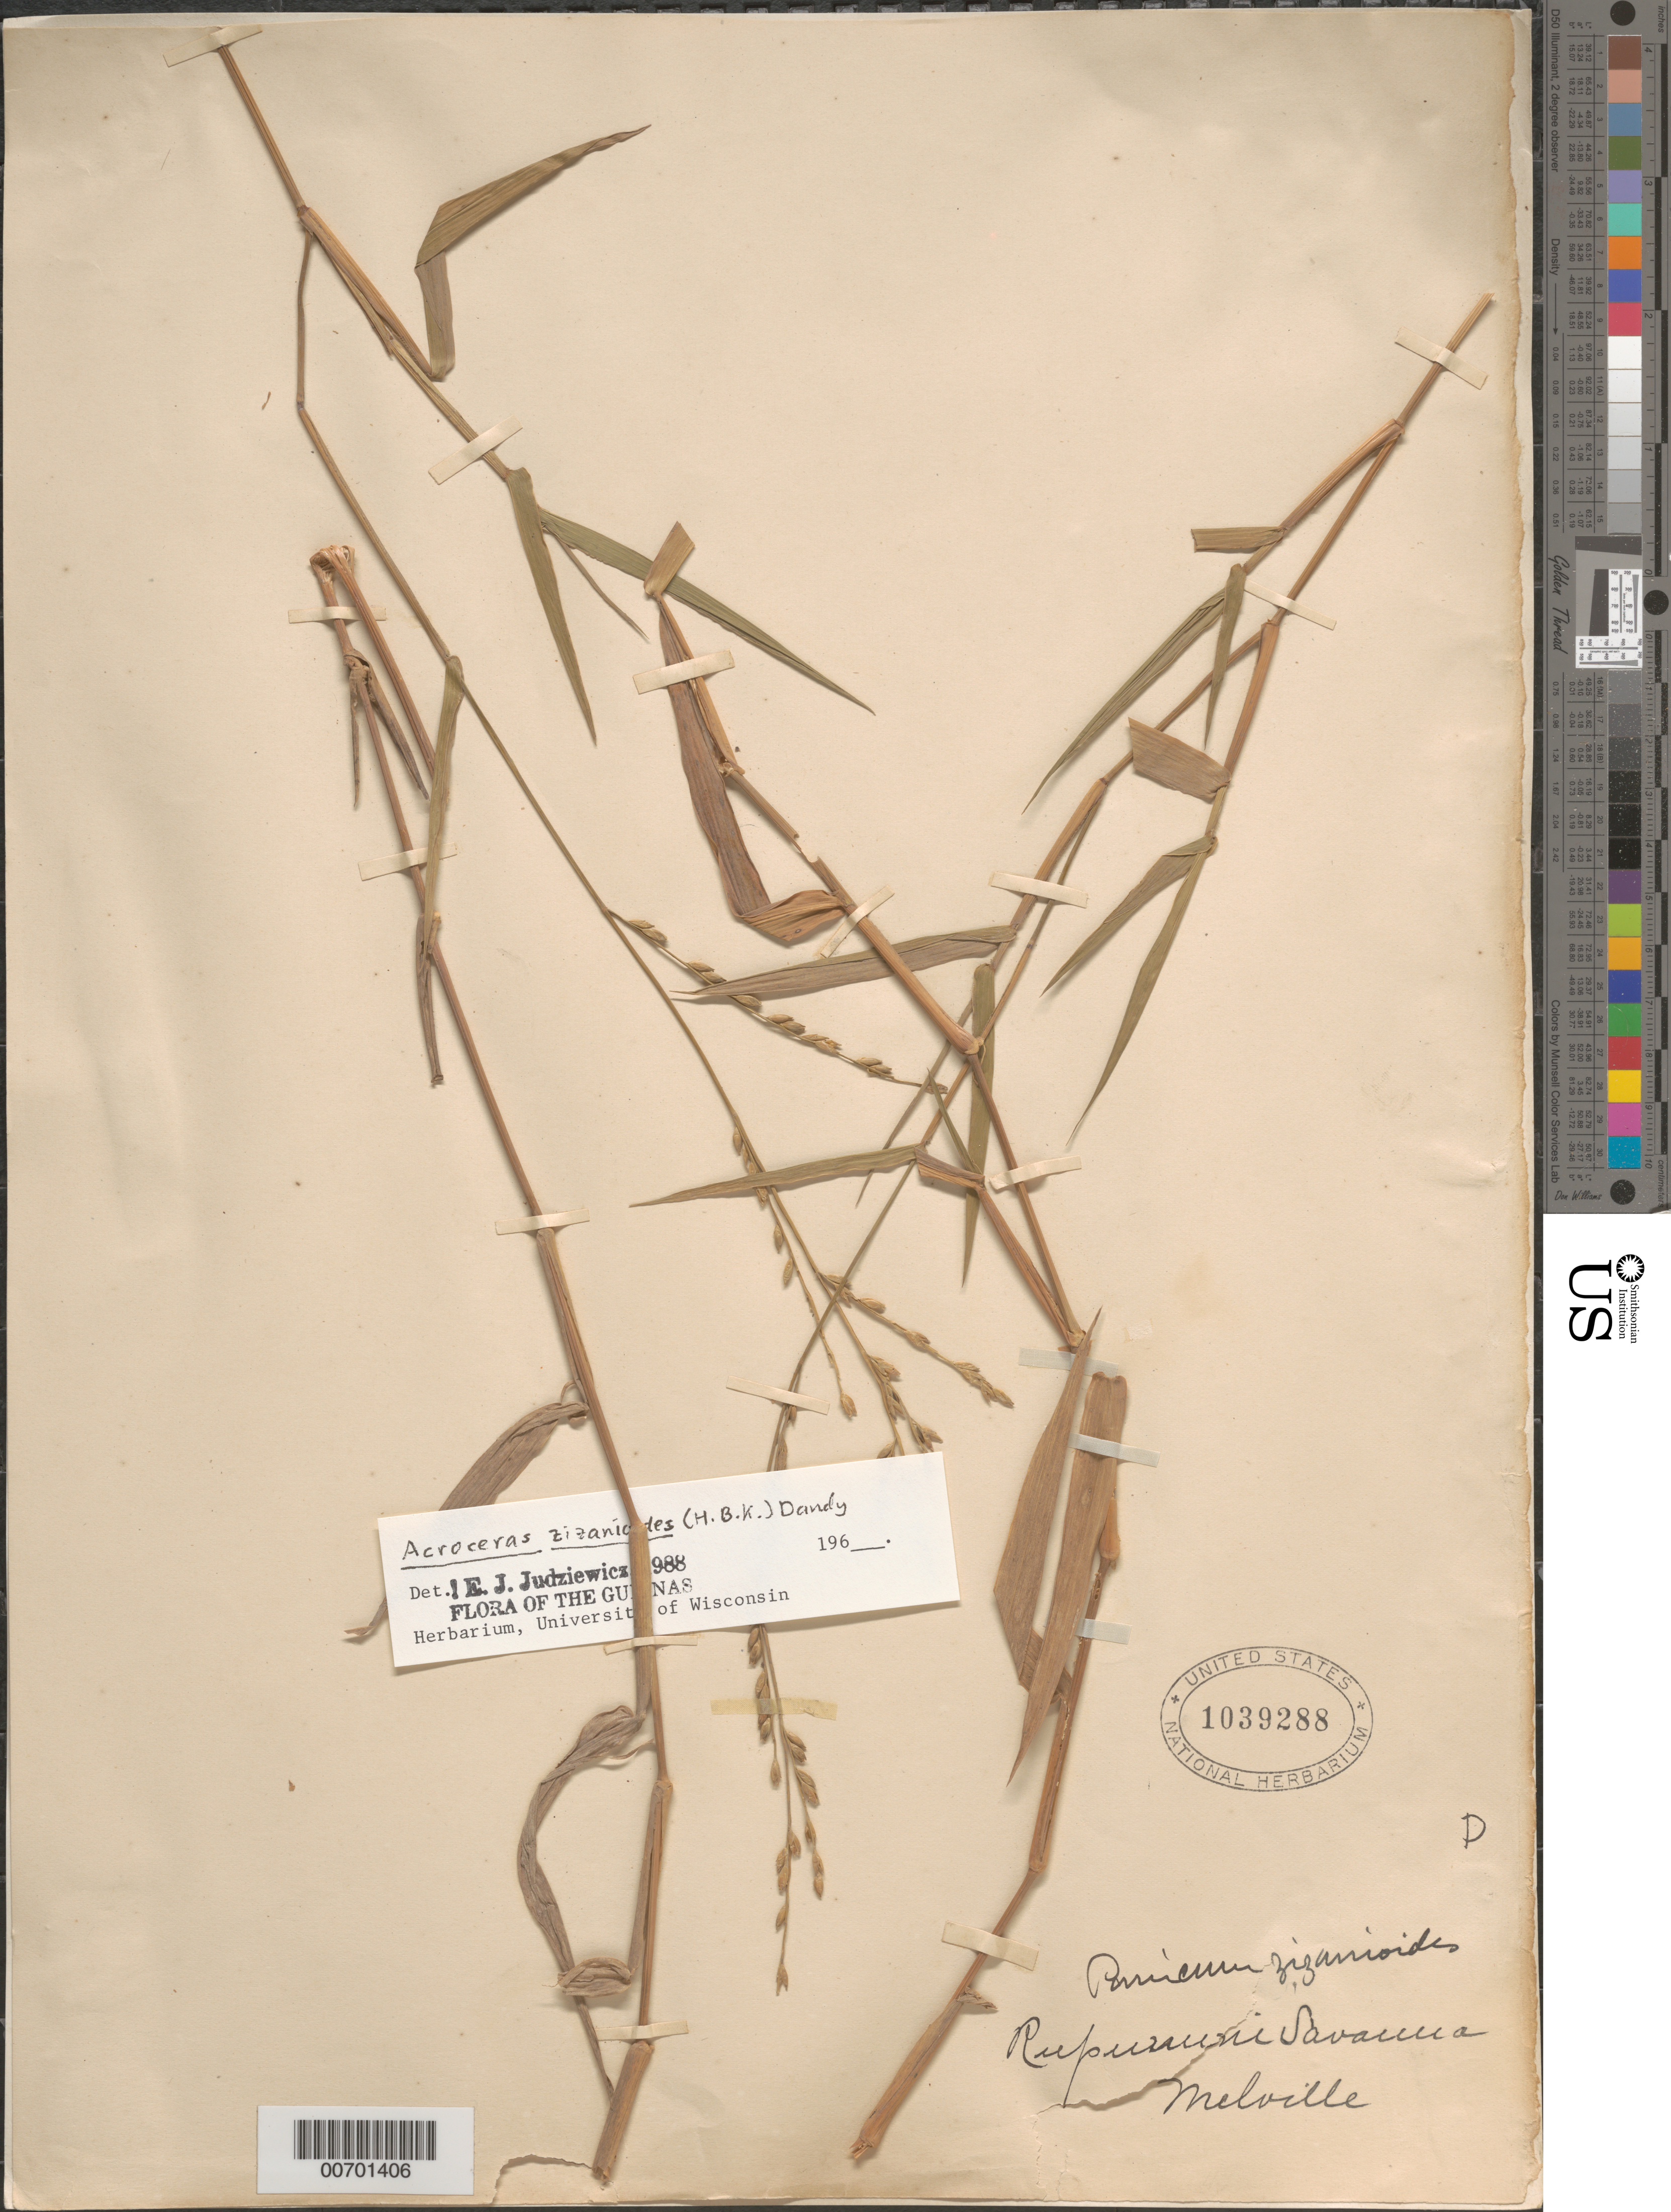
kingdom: Plantae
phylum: Tracheophyta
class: Liliopsida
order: Poales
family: Poaceae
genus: Acroceras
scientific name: Acroceras zizanioides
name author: (Kunth) Dandy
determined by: Judziewicz, E. J.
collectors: H. Melville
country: Guyana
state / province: U. Takutu-U. Essequibo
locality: Rupununi Savanna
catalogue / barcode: US 1039288